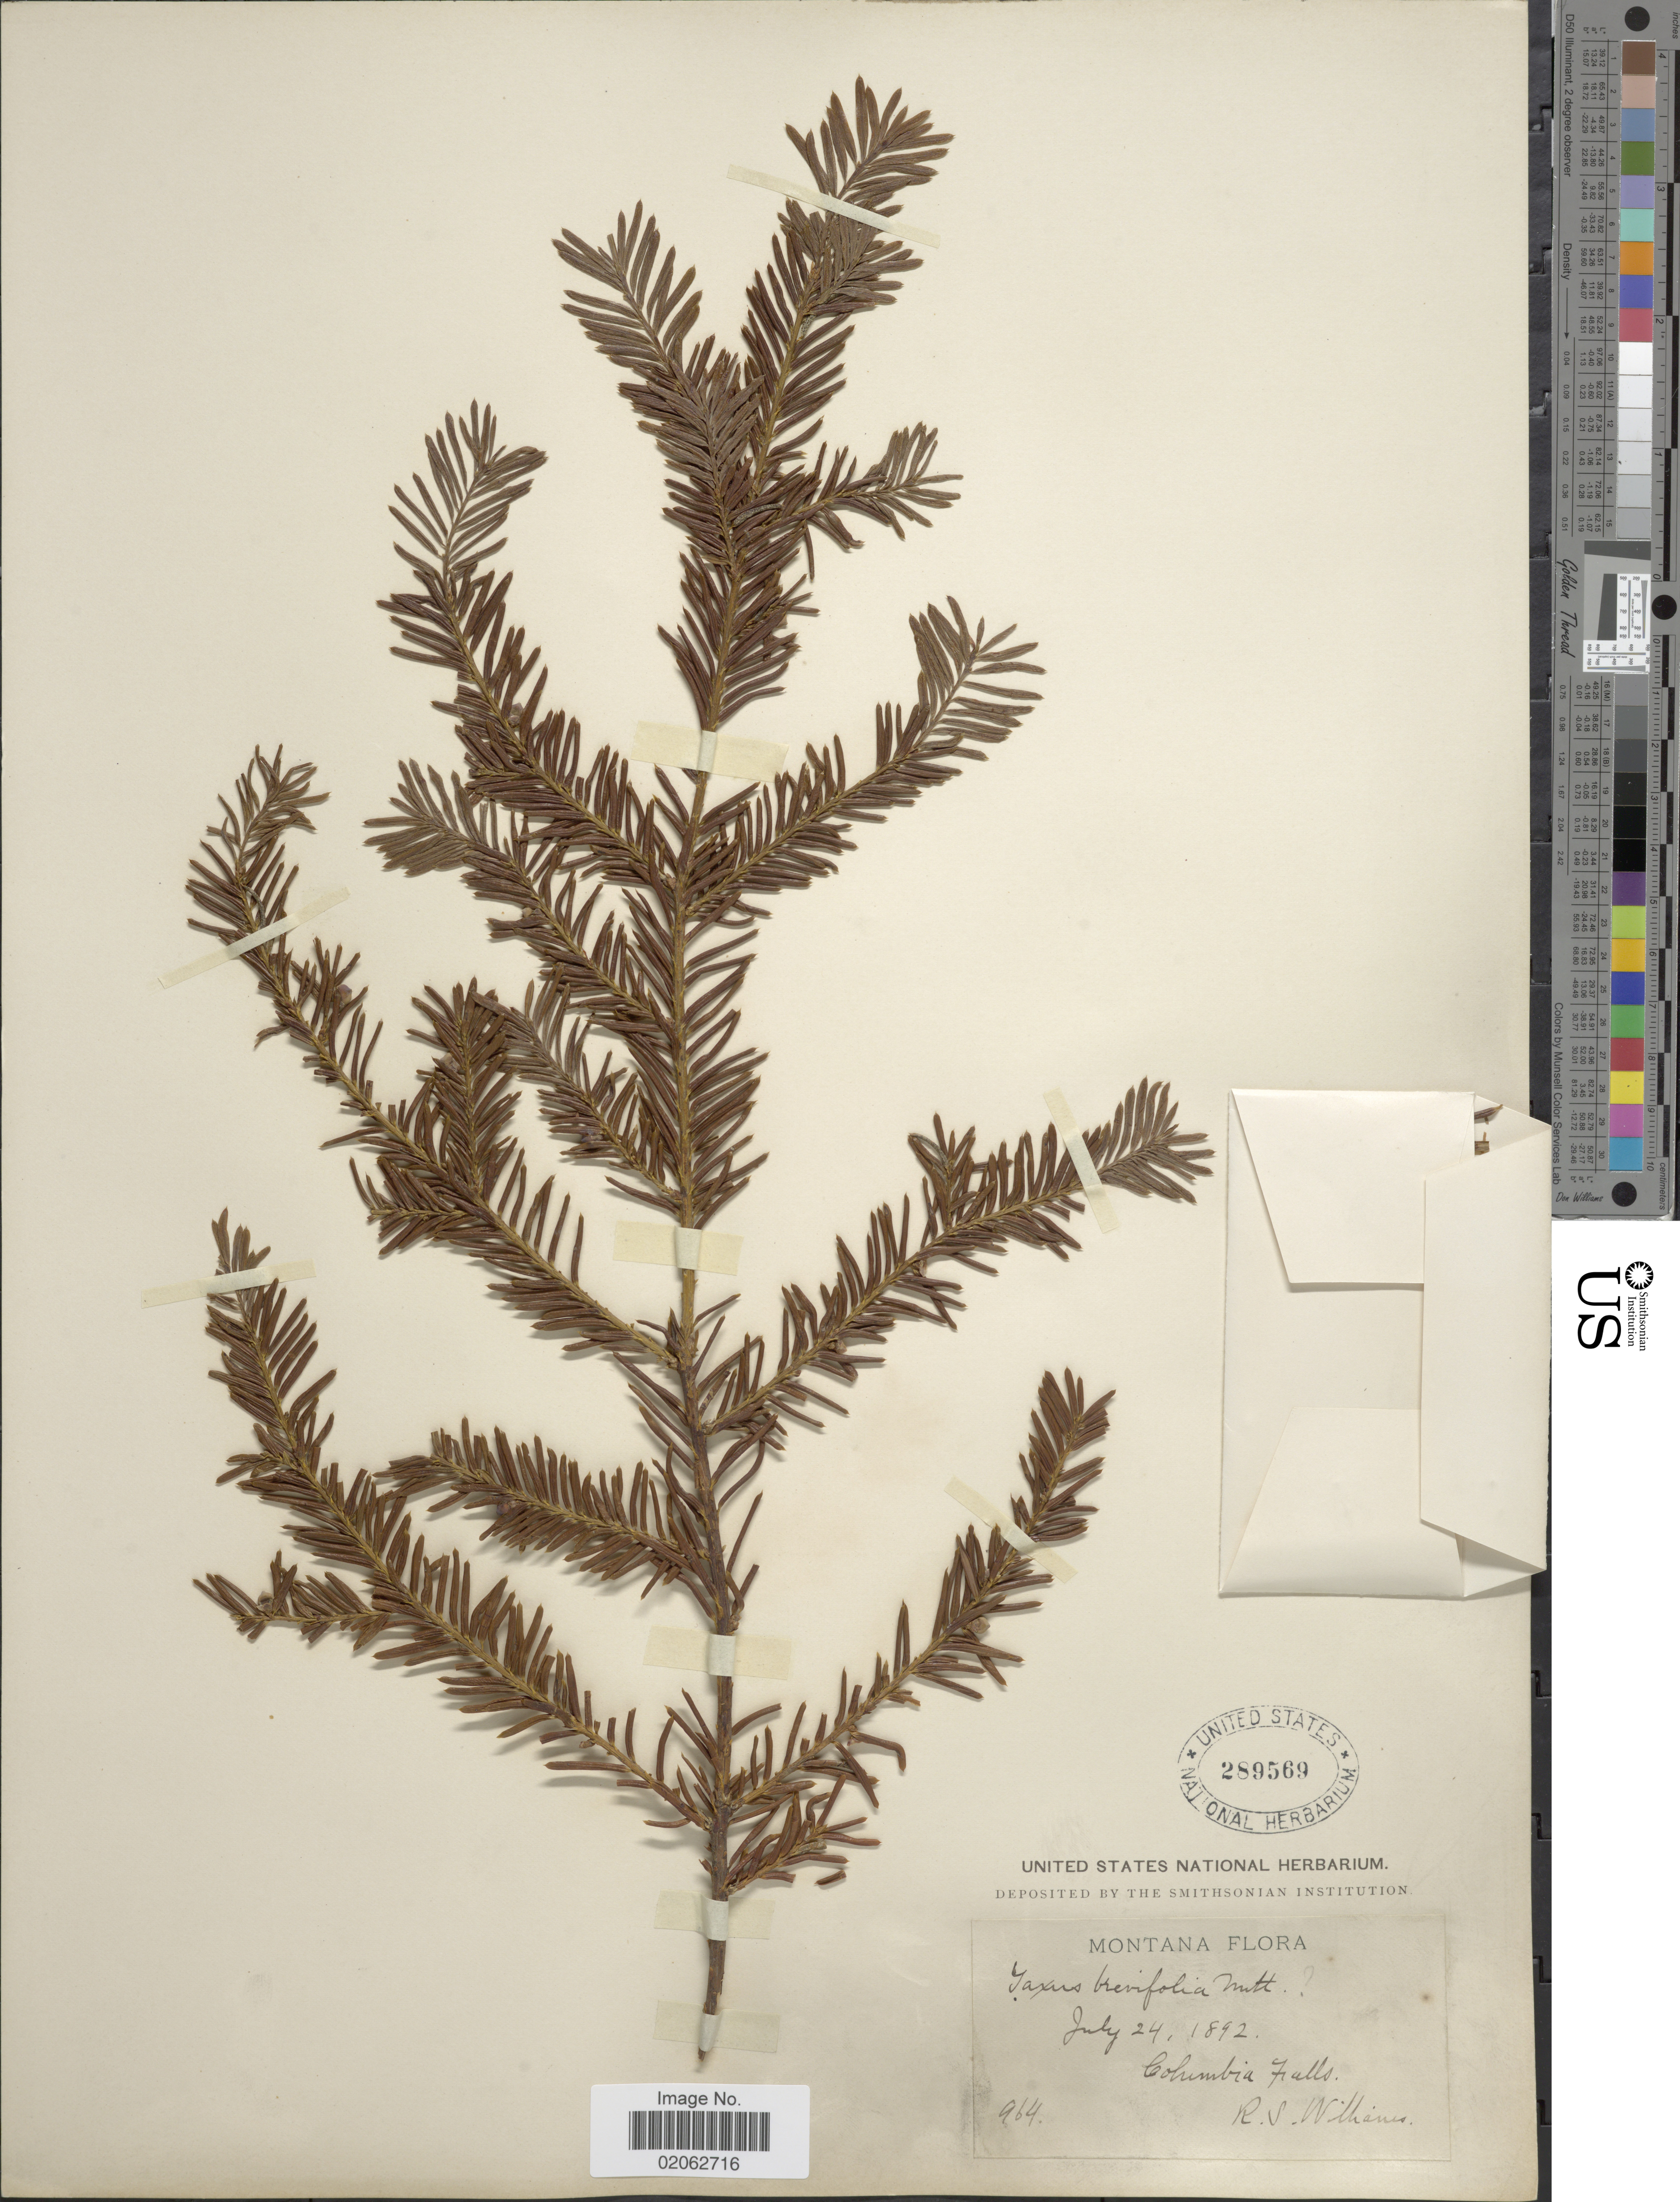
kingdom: Plantae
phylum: Tracheophyta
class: Pinopsida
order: Pinales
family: Taxaceae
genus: Taxus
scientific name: Taxus brevifolia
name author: Nutt.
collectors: R. S. Williams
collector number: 964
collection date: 1892-07-24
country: United States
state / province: Montana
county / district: Flathead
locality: Columbia Falls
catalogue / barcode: US 289569